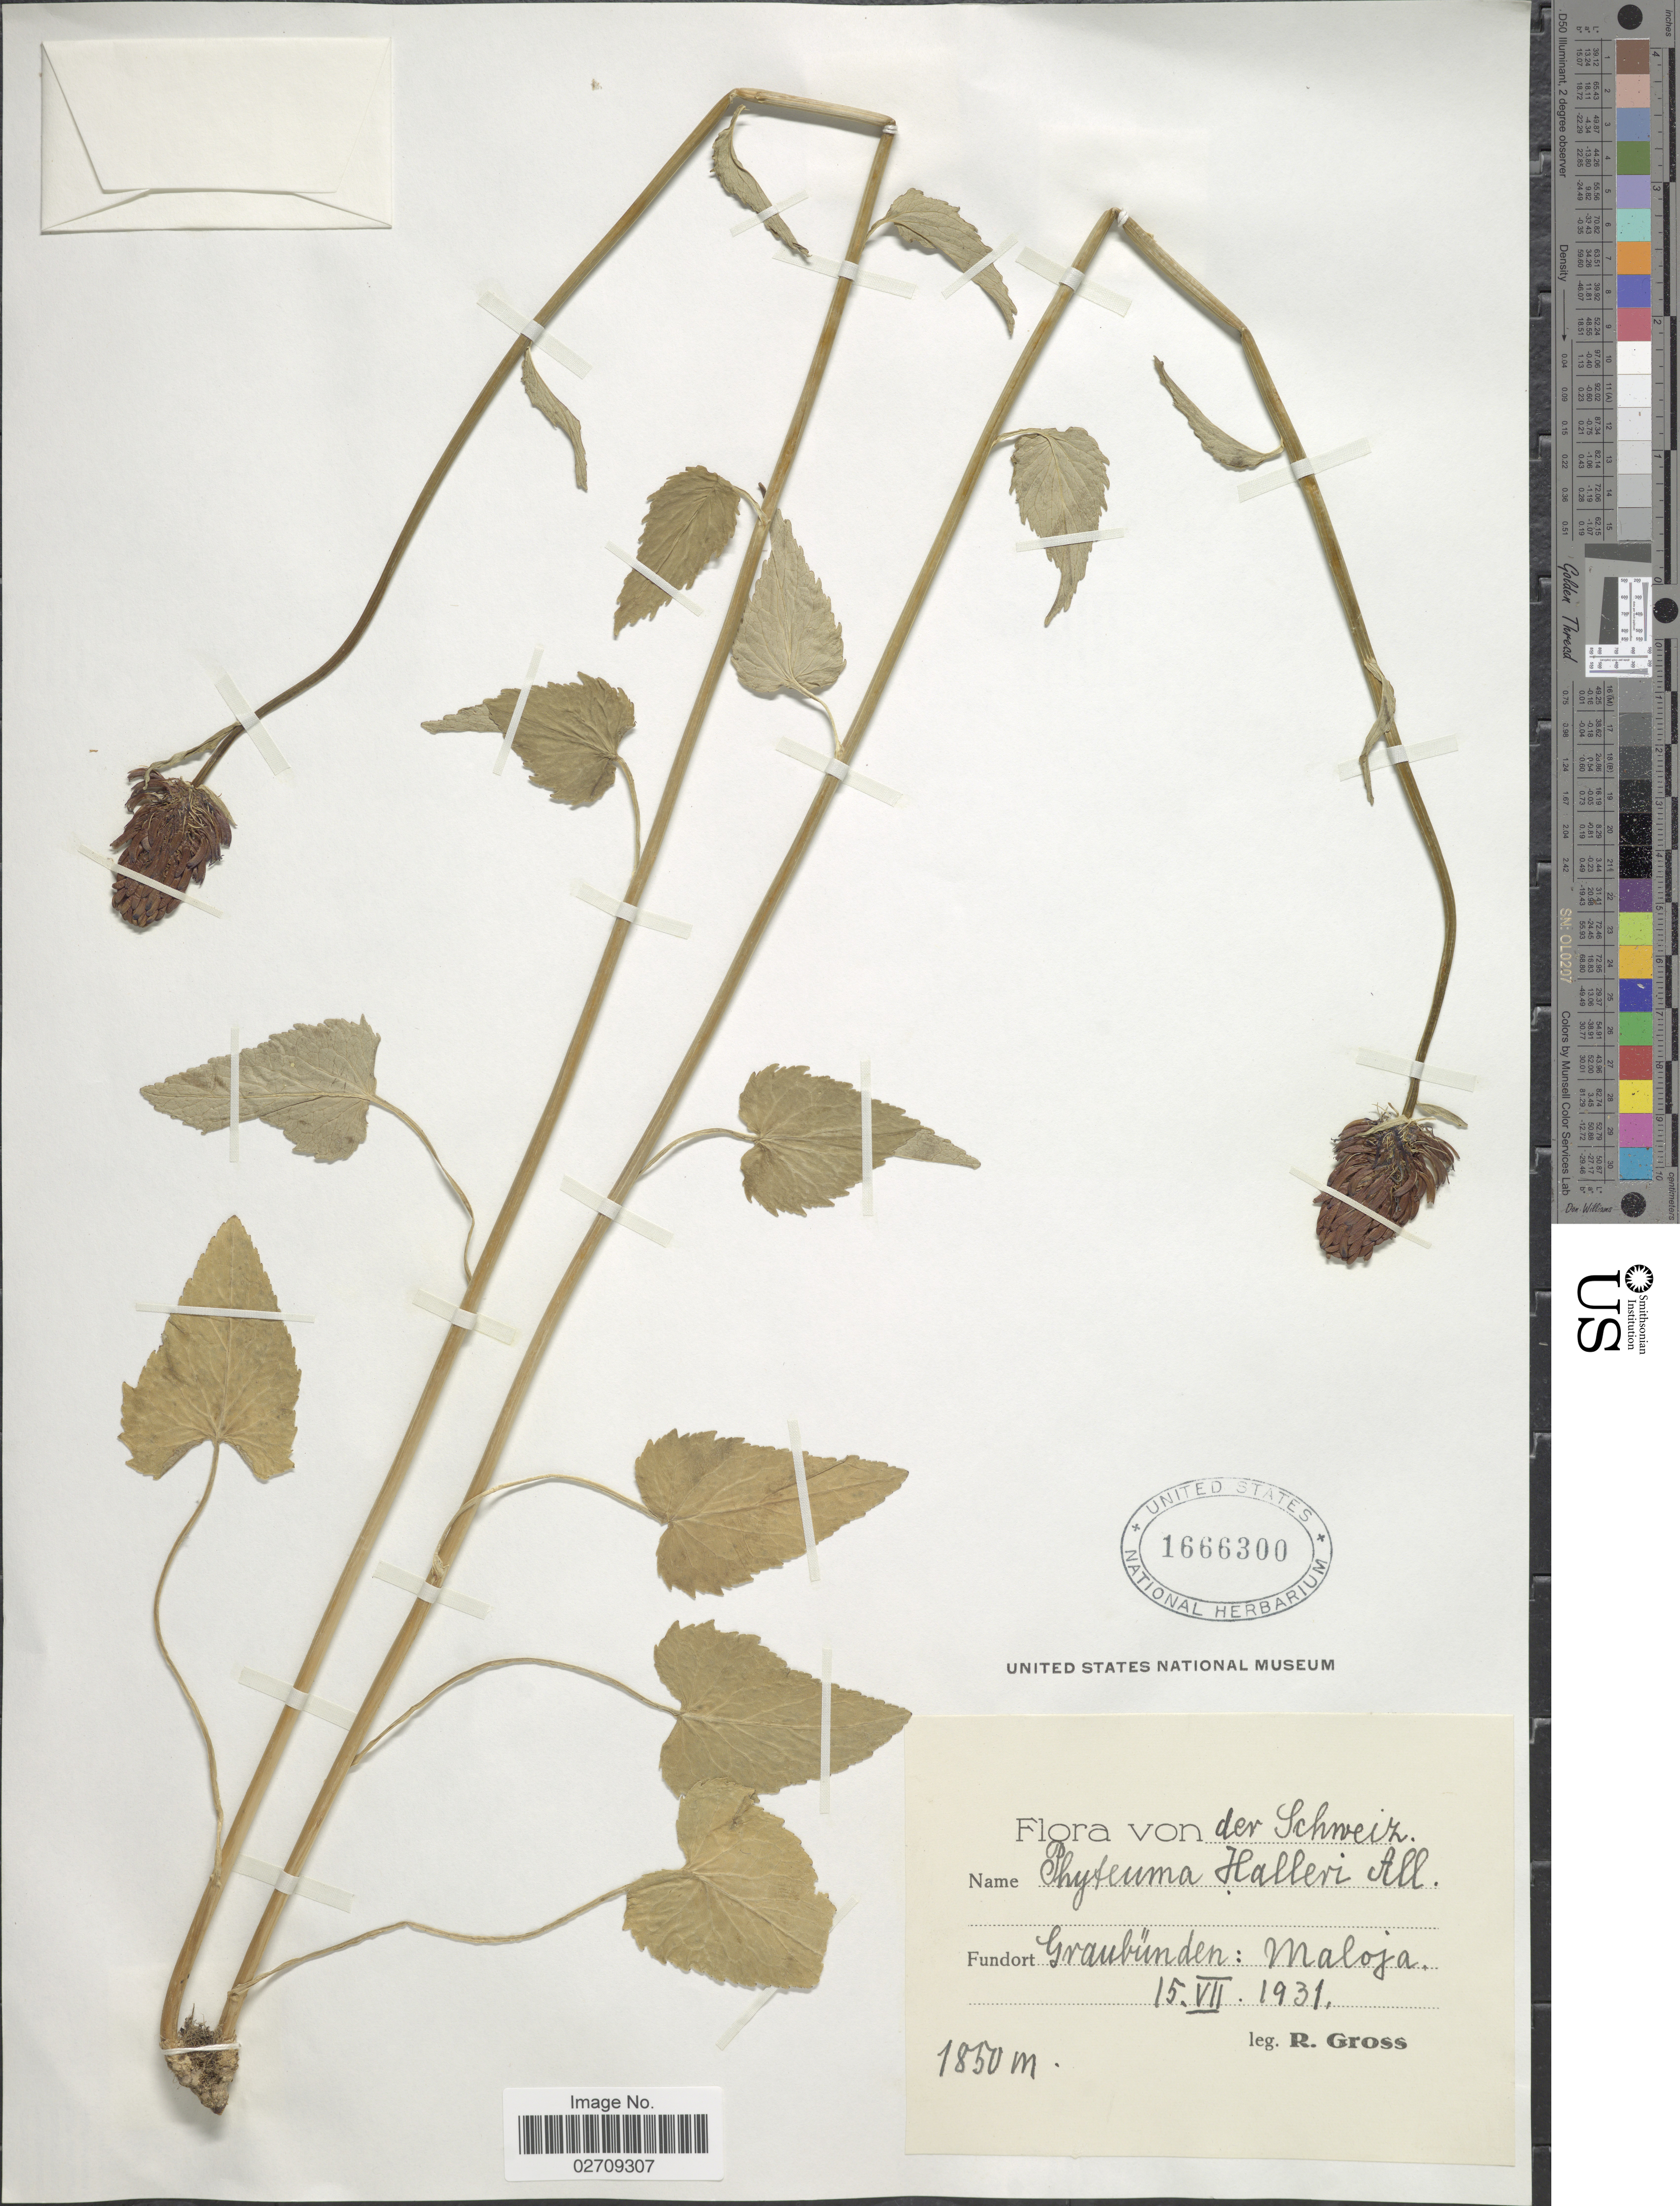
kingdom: Plantae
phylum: Tracheophyta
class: Magnoliopsida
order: Asterales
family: Campanulaceae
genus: Phyteuma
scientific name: Phyteuma halleri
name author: All.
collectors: R. Gross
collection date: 1931-07-15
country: Switzerland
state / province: Graubunden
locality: Der Schweiz. Maloja.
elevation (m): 1850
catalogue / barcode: US 1666300